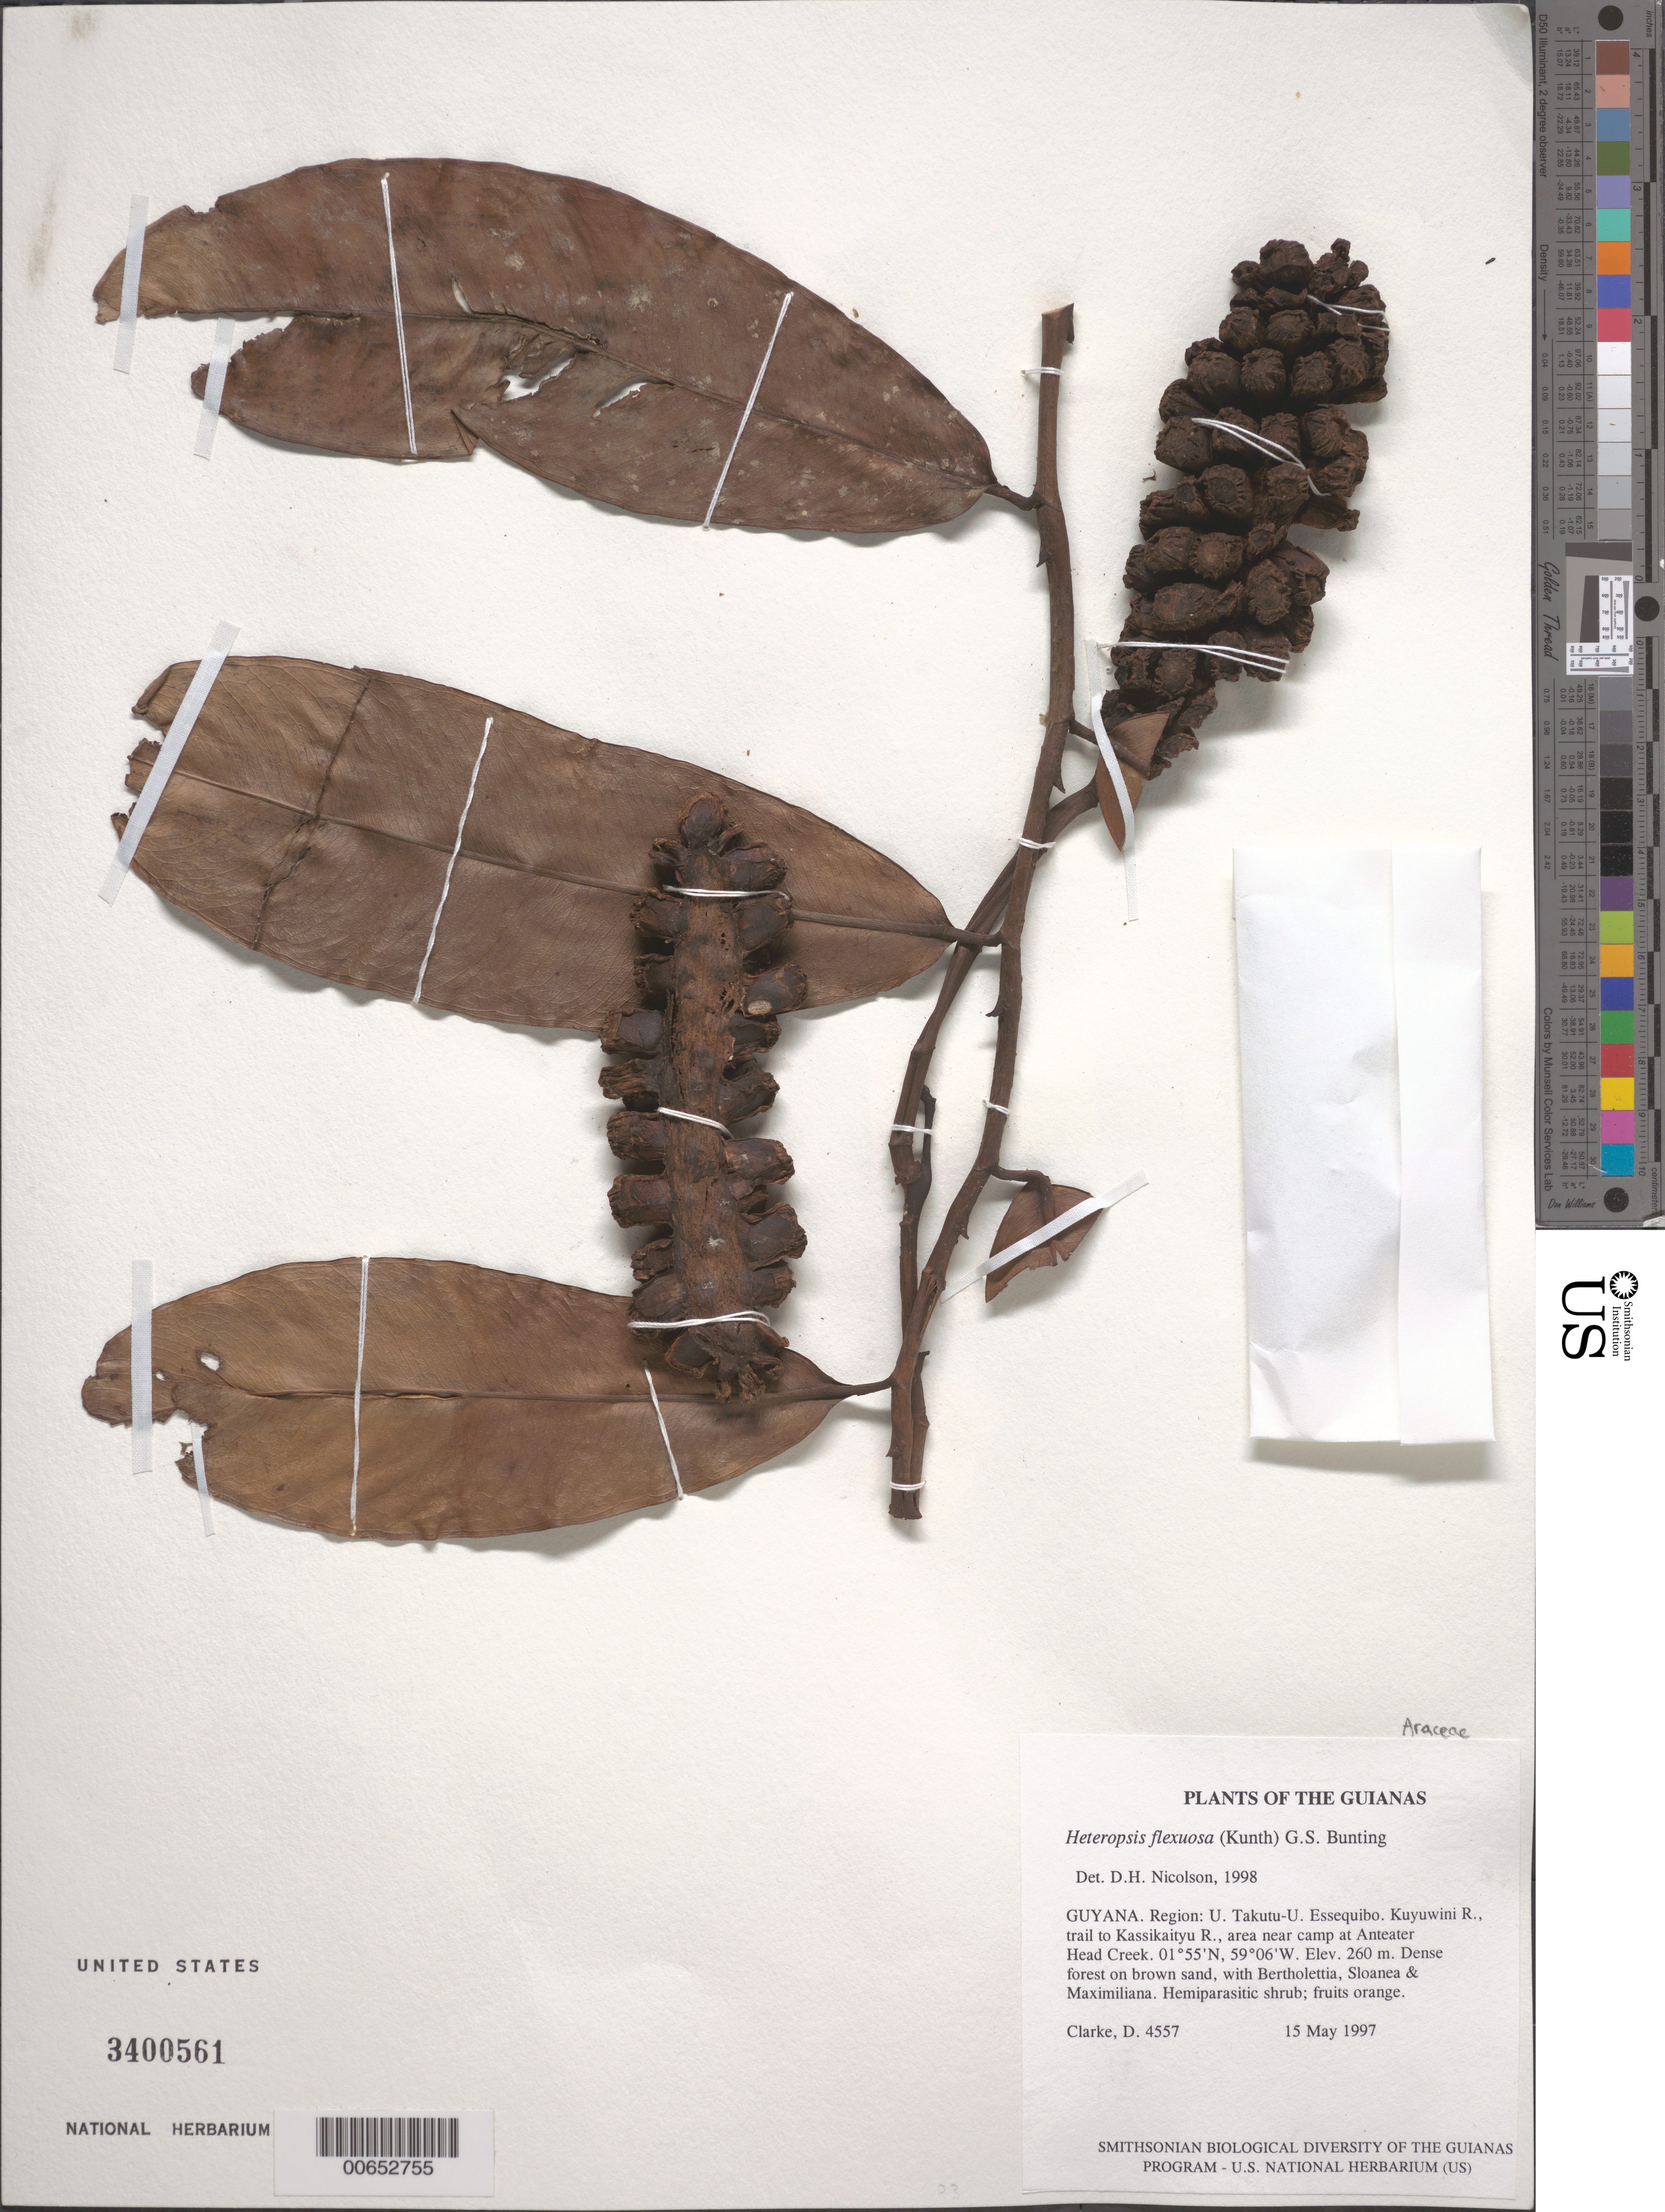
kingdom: Plantae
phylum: Tracheophyta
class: Liliopsida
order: Alismatales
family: Araceae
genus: Heteropsis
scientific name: Heteropsis flexuosa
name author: (Kunth) G.S. Bunting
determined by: Nicolson, Dan H.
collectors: H. D. Clarke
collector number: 4557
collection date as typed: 15 May 1997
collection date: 1997-05-15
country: Guyana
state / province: U. Takutu-U. Essequibo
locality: Kuyuwini R., trail to Kassikaityu R., area near camp at Anteater Head Creek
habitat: Dense forest on brown sand, with Bertholettia, Sloanea & Maximiliana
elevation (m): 260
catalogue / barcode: US 3400561